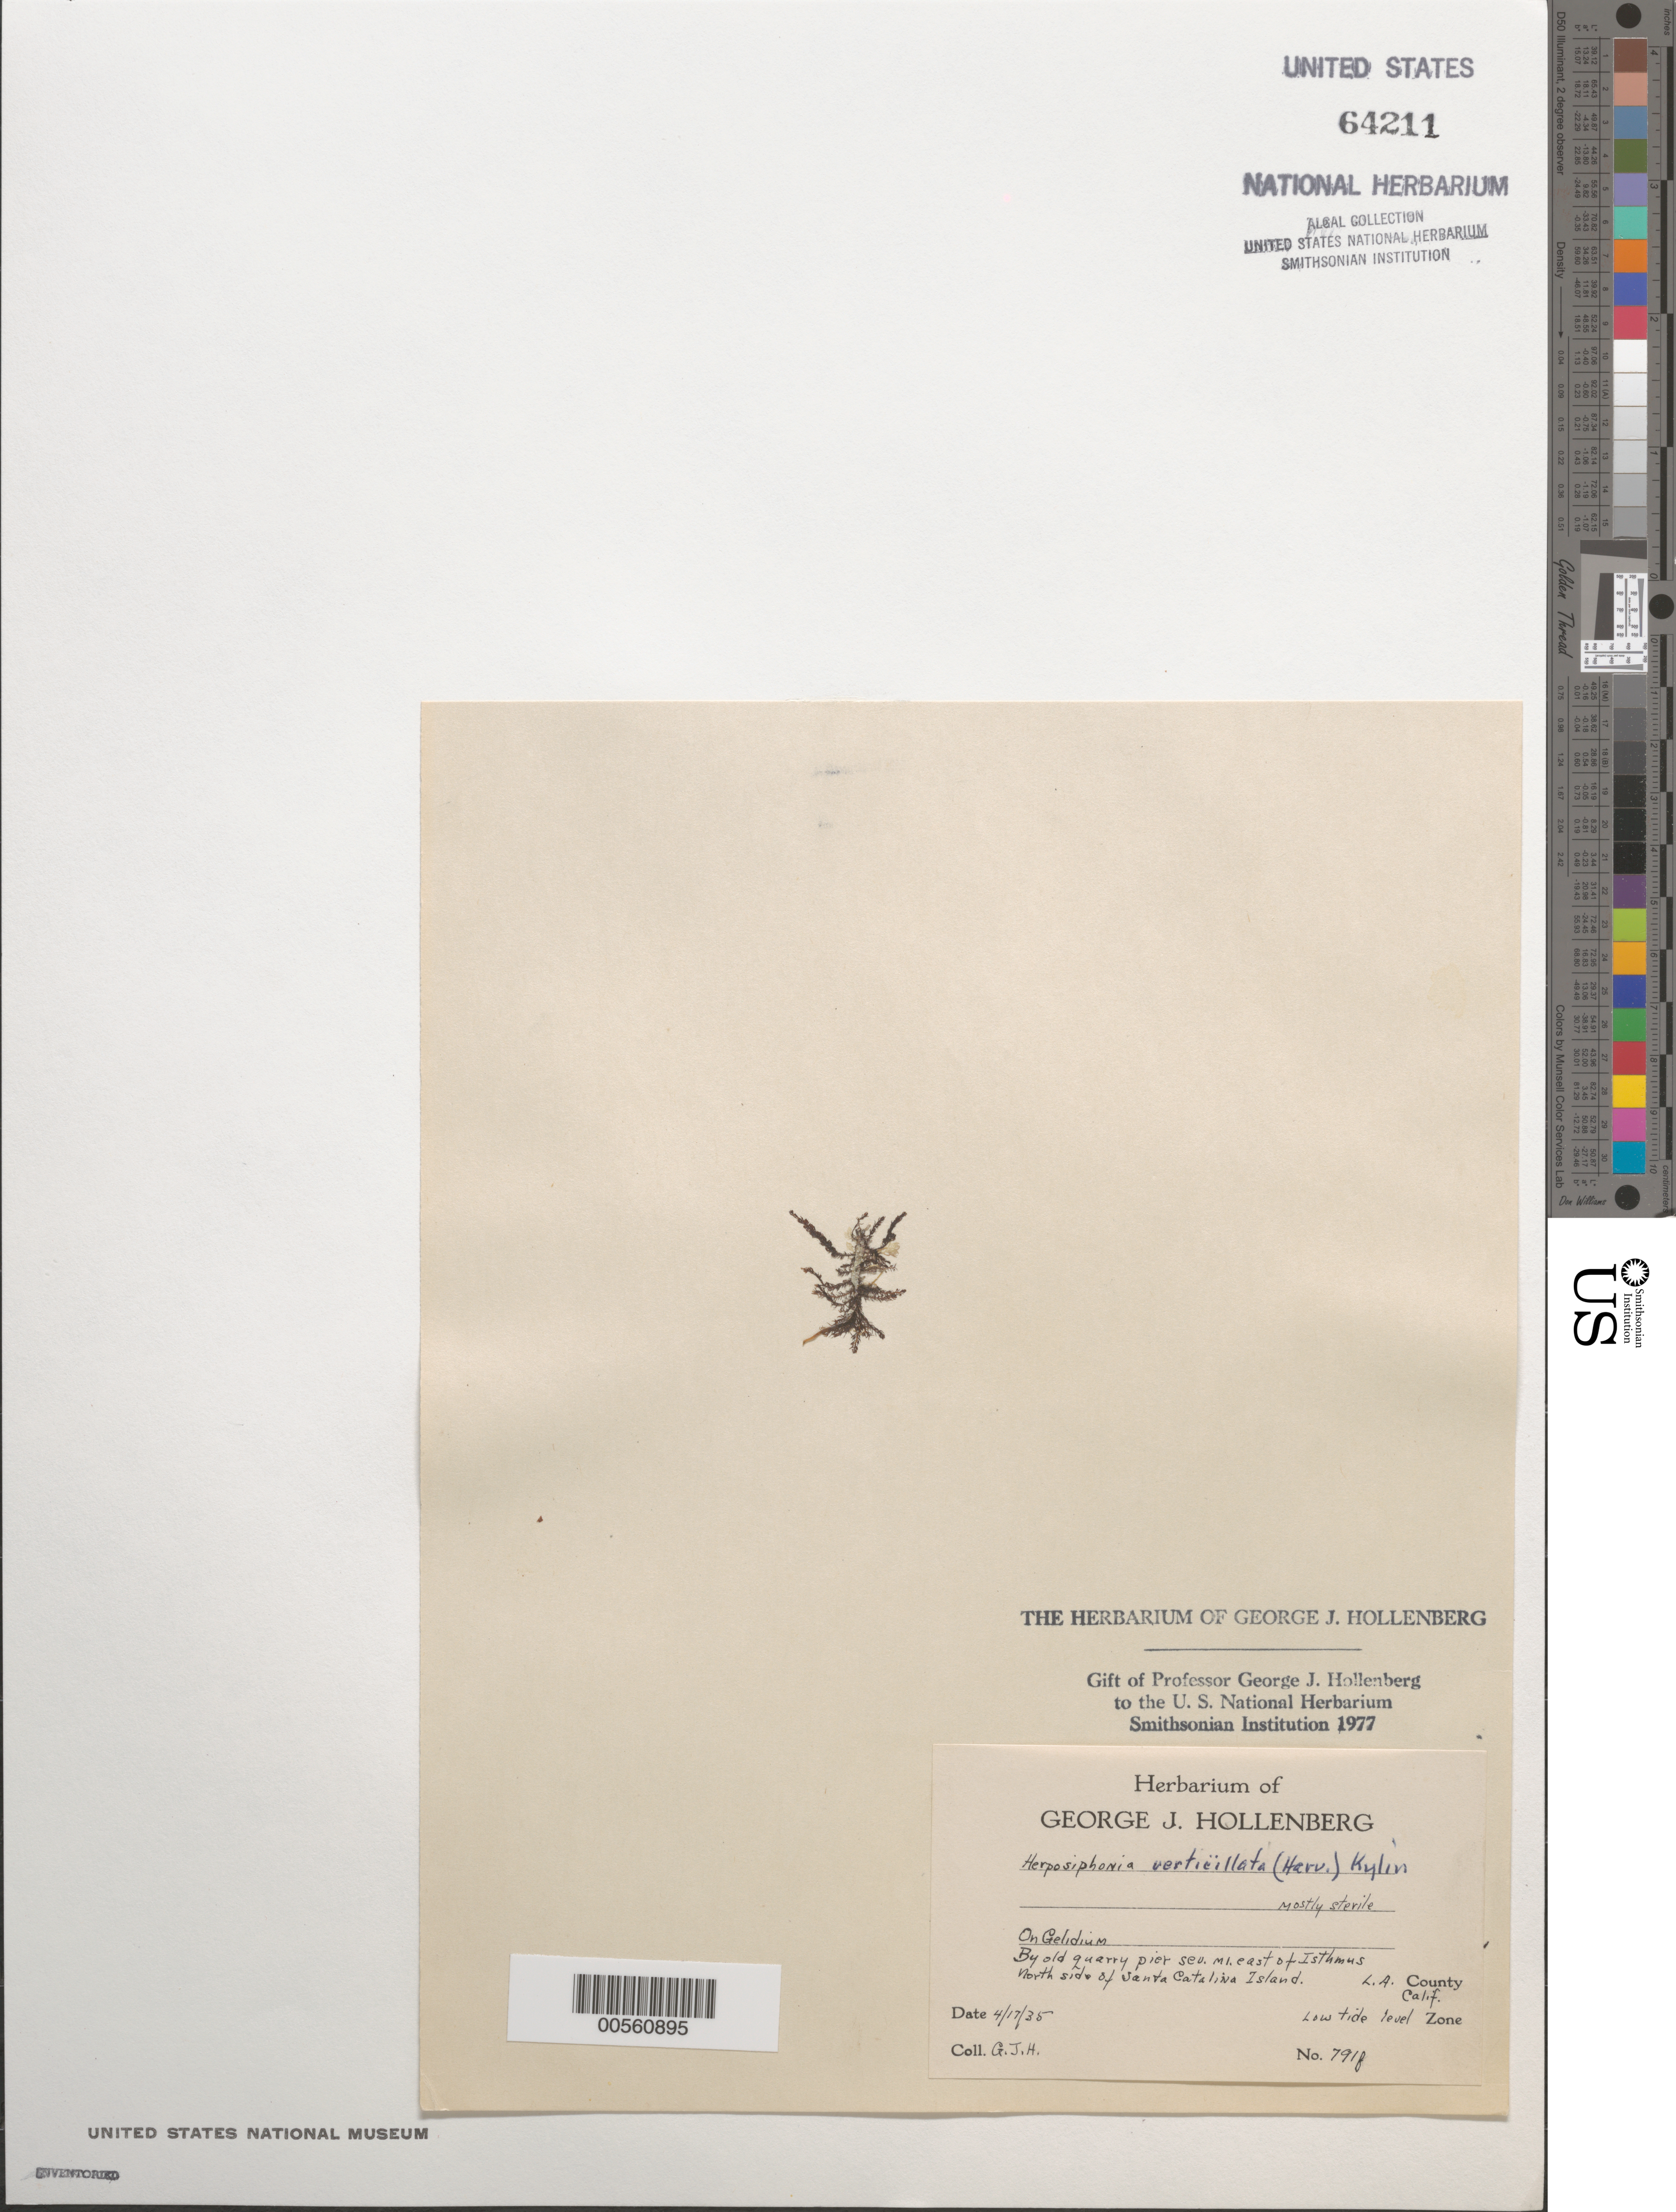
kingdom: Plantae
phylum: Rhodophyta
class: Florideophyceae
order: Ceramiales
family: Rhodomelaceae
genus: Herposiphonia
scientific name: Herposiphonia verticillata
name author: (Harv.) Kylin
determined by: Hollenberg, George J.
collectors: G. Hollenberg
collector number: GJH 791f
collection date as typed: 17 Apr 1935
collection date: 1935-04-17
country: United States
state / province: California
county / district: Los Angeles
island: Santa Catalina Island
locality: East of Isthmus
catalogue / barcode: US 64211